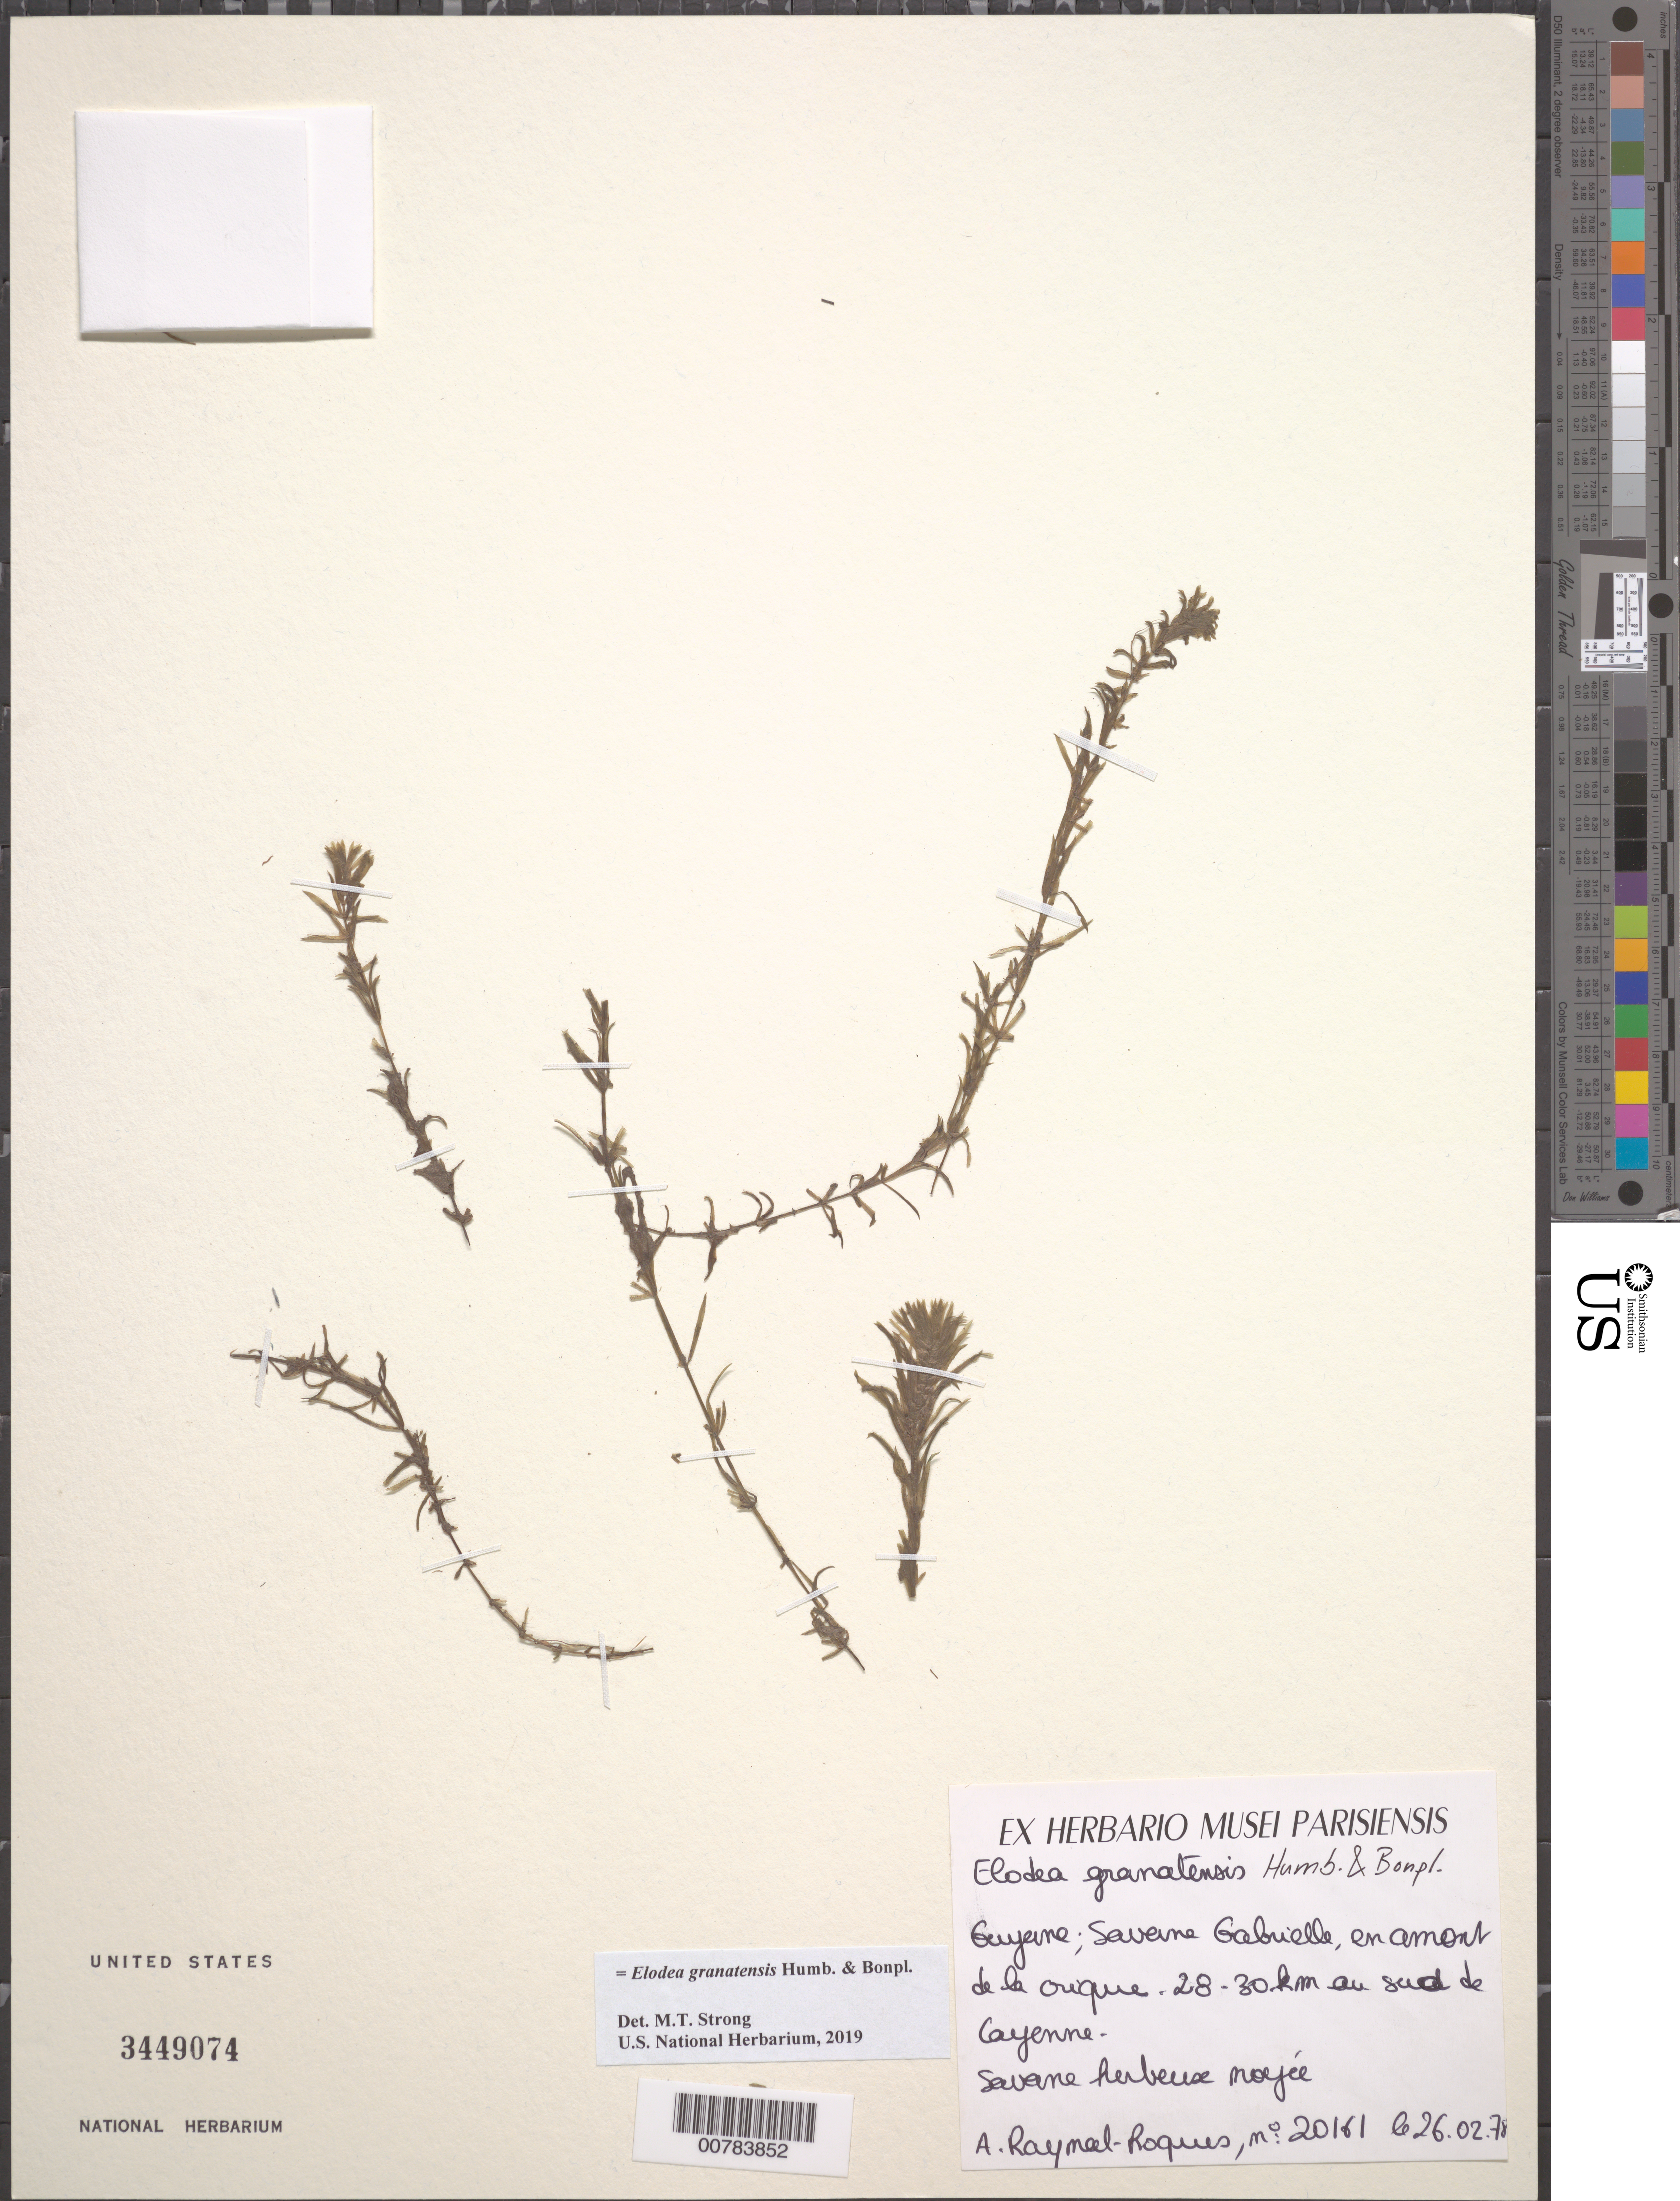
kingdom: Plantae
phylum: Tracheophyta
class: Liliopsida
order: Alismatales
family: Hydrocharitaceae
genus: Elodea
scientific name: Elodea granatensis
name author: Humb. & Bonpl.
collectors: A. M. Raynal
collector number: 20161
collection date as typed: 26-Feb-78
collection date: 1978-02-26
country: French Guiana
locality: Savane Gabrielle, Crique Gabrielle, 28-30 km sud de Cayenne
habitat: Savane herbeuse moyée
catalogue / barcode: US 3449074